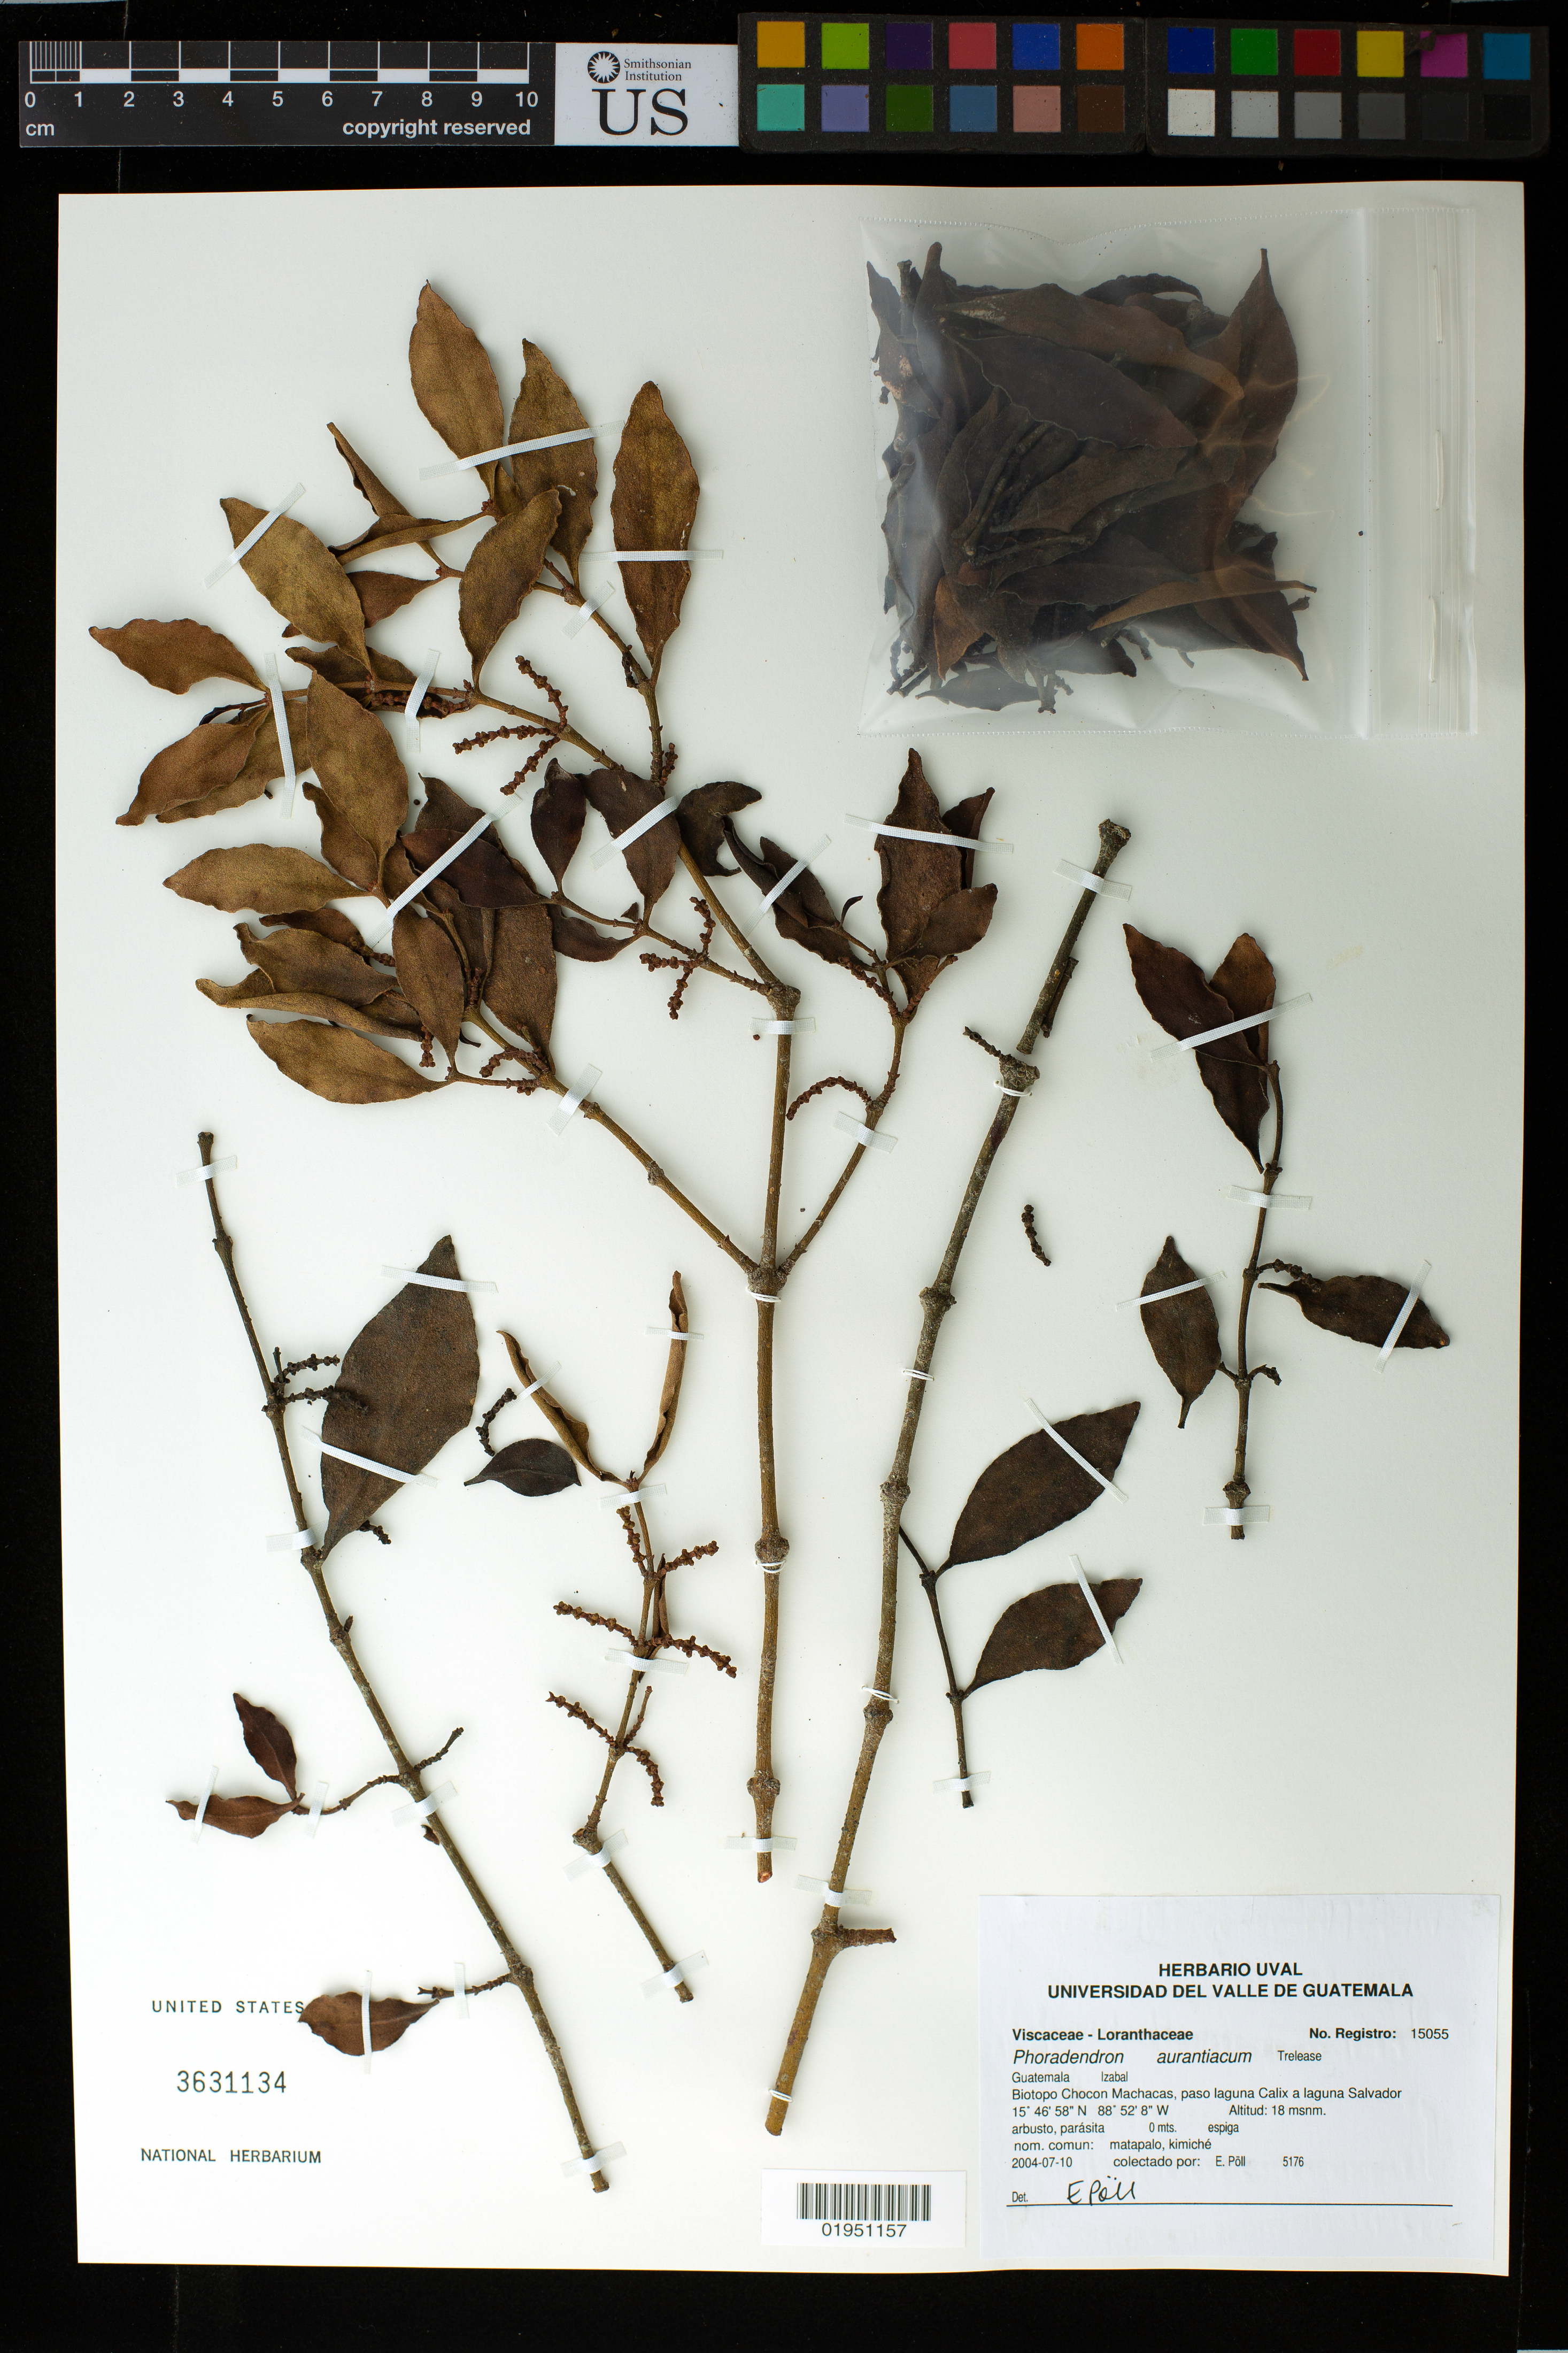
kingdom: Plantae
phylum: Tracheophyta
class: Magnoliopsida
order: Santalales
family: Viscaceae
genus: Phoradendron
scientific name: Phoradendron aurantiacum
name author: Trel.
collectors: E. Pöll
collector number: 5176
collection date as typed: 2004-07-10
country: Guatemala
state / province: Izabal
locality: Biotopo Chocon Machacas, paso laguna Calix a laguna Salvador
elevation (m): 18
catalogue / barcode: US 3631134